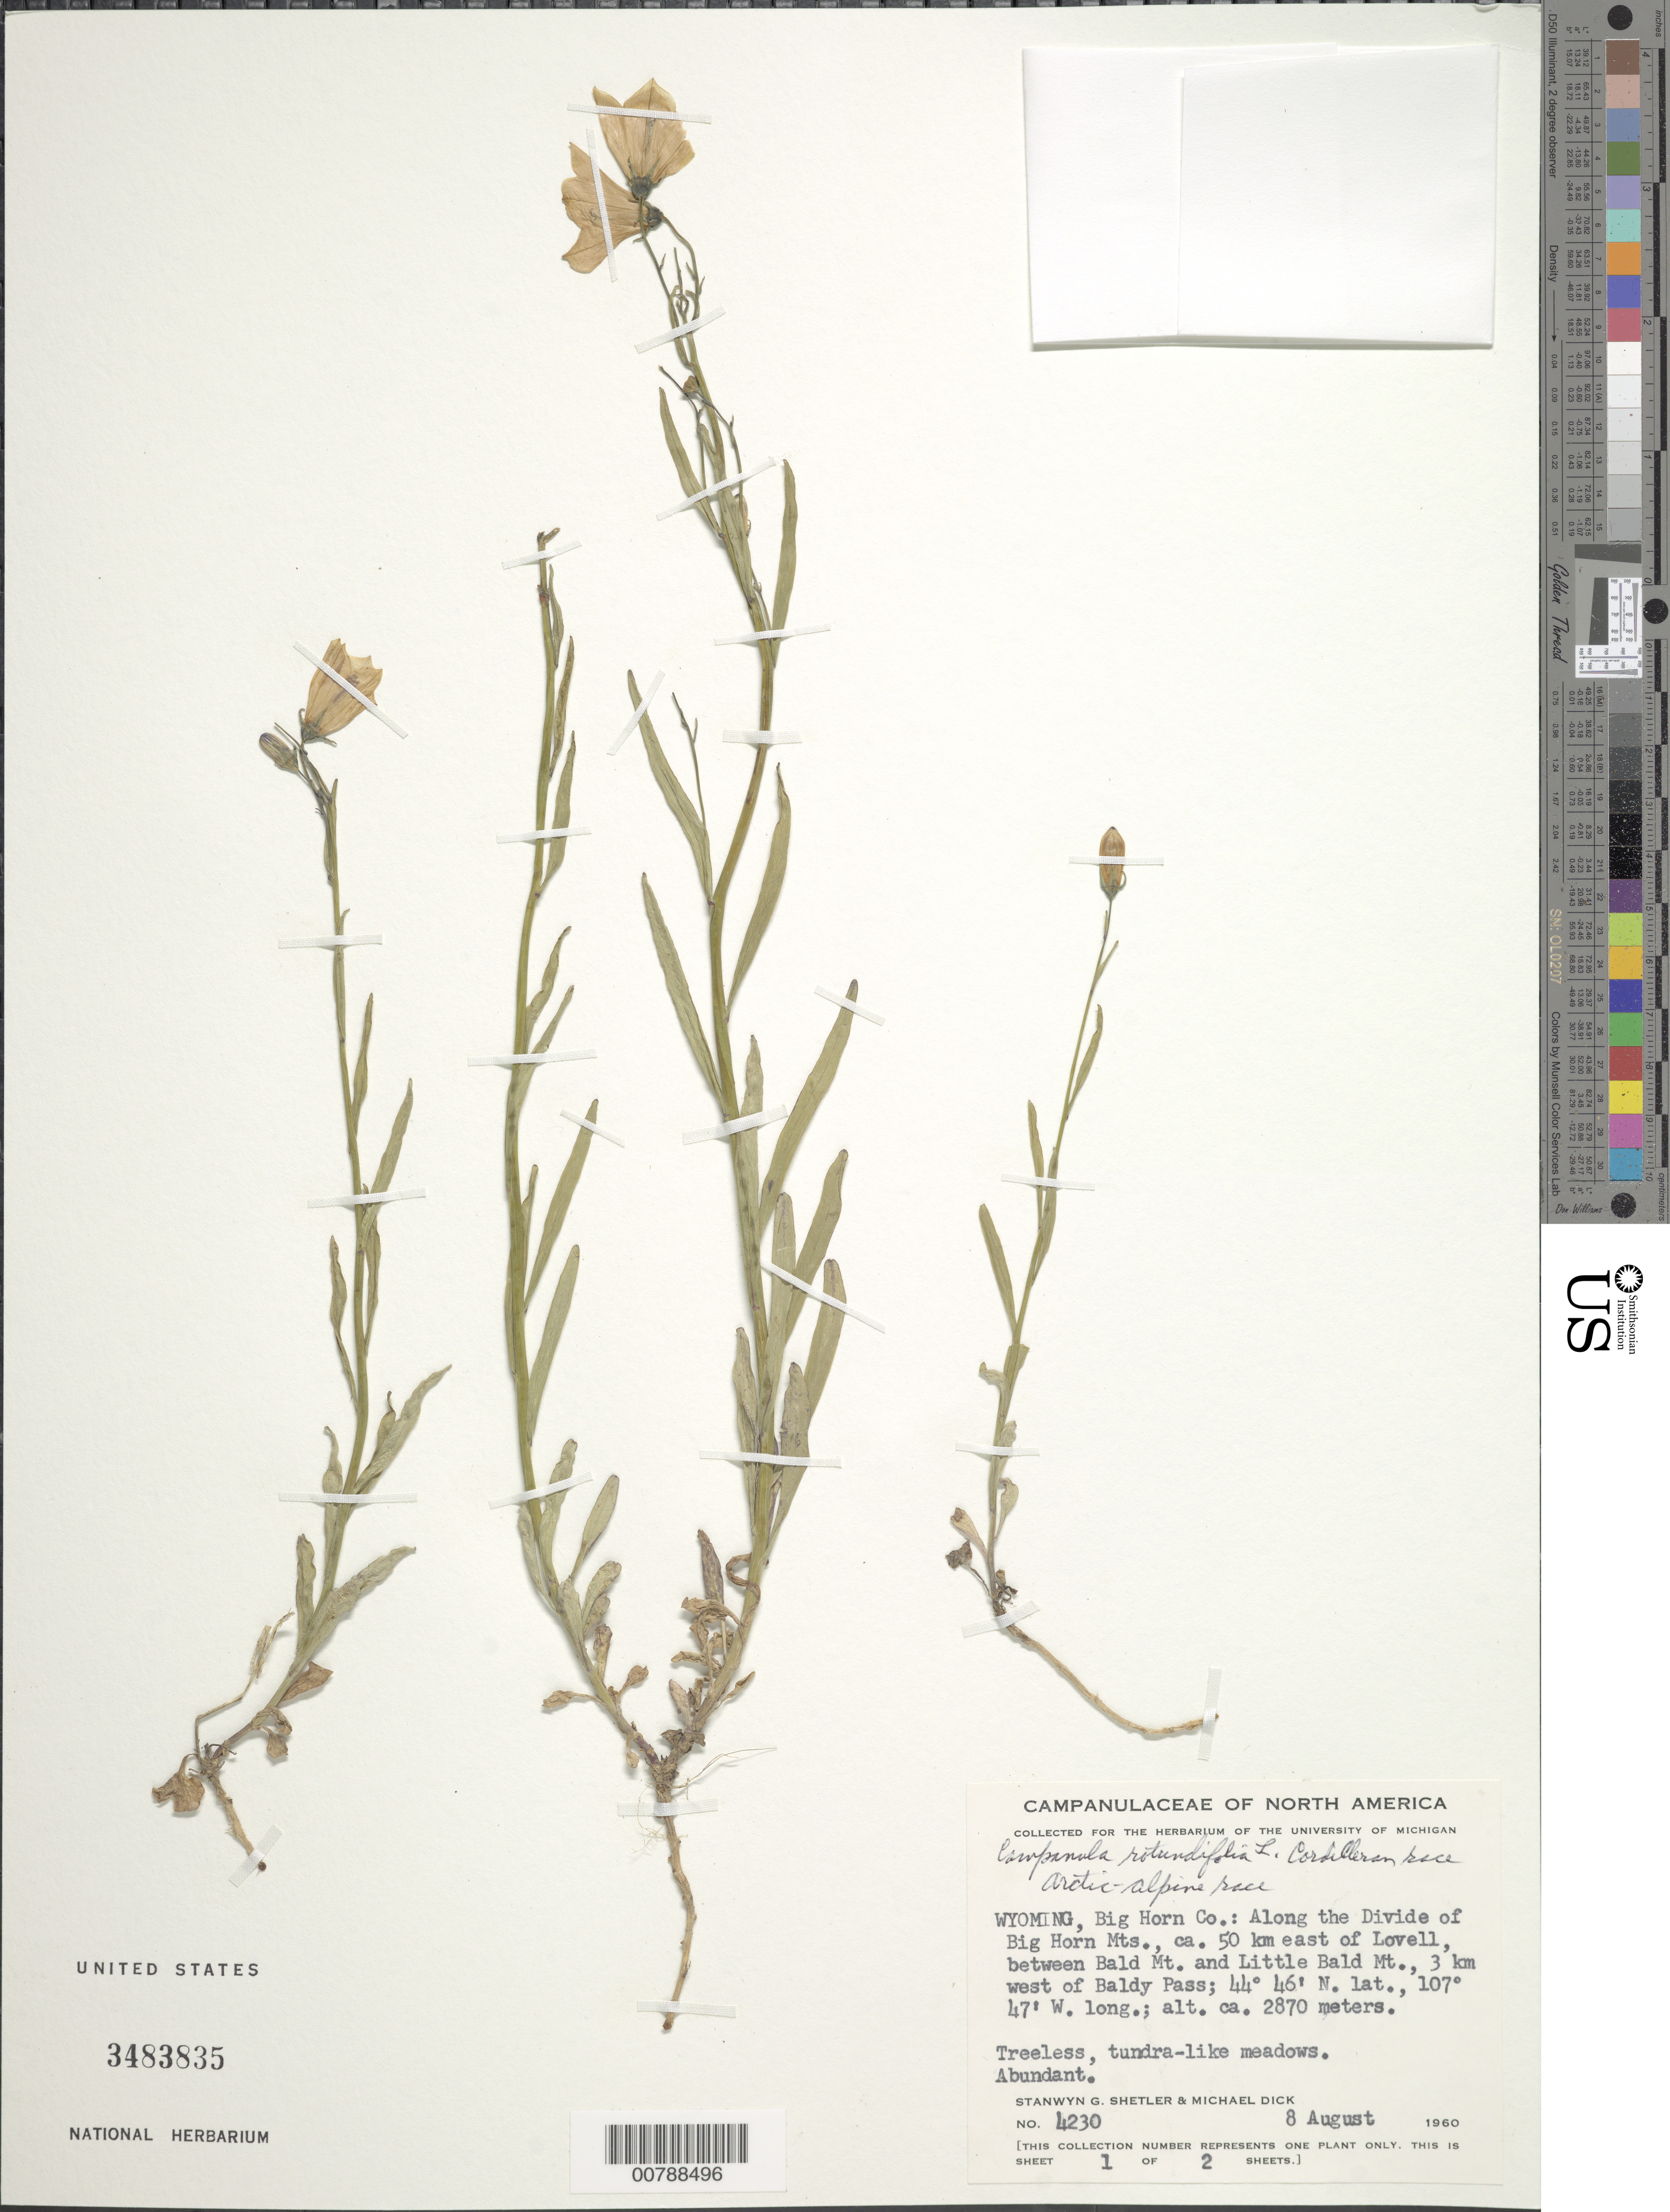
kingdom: Plantae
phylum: Tracheophyta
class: Magnoliopsida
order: Asterales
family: Campanulaceae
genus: Campanula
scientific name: Campanula rotundifolia L. Cordilleran race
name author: L.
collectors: S. Shetler & M. Dick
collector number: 4230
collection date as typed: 8 August 1960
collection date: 1960-08-08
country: United States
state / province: Wyoming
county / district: Big Horn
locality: Along the Divide of Big Horn Mts., ca. 50 km east of Lovell between Bald Mt. and Little Bald Mt., 3 km west of Baldy Pass.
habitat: Treeless, tundra-like meadows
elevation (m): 2870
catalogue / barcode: US 3483835